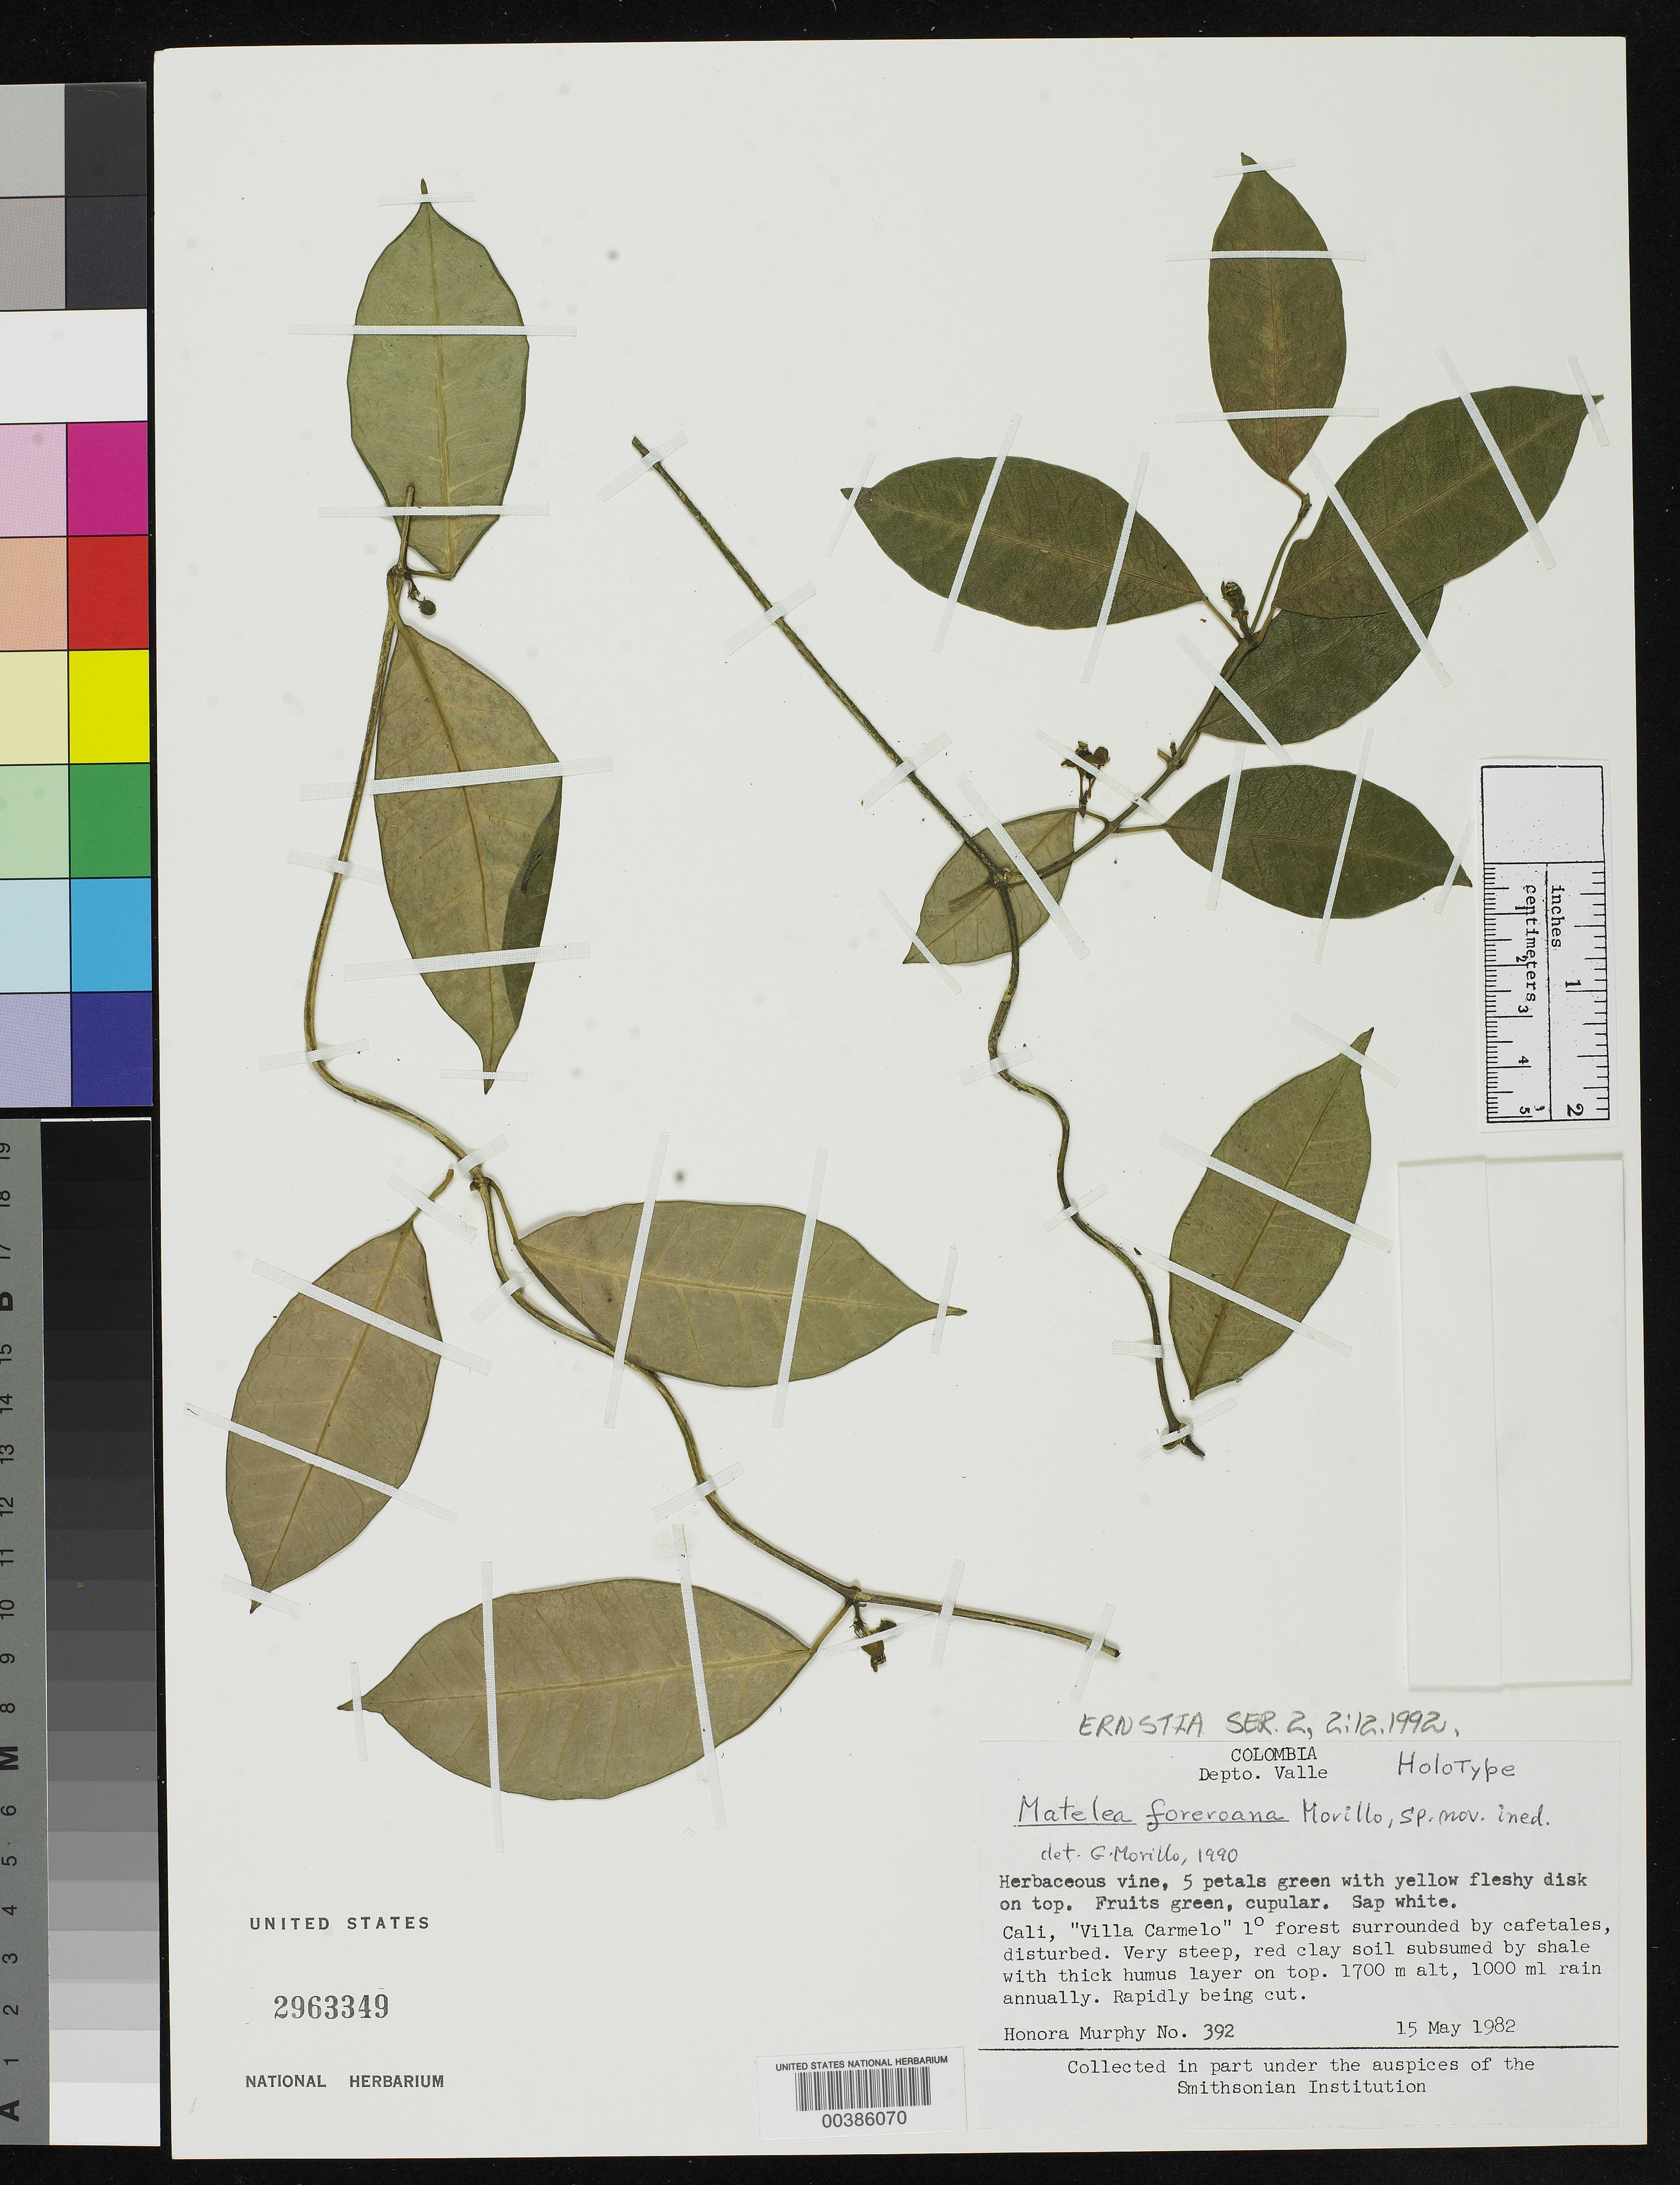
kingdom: Plantae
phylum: Tracheophyta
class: Magnoliopsida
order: Gentianales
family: Apocynaceae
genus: Matelea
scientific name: Matelea forerana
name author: Morillo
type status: Isotype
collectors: H. Murphy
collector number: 392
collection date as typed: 15 May 1982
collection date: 1982-05-15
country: Colombia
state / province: Valle del Cauca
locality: Cali, "Villa Carmelo".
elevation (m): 1700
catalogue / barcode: US 2963349